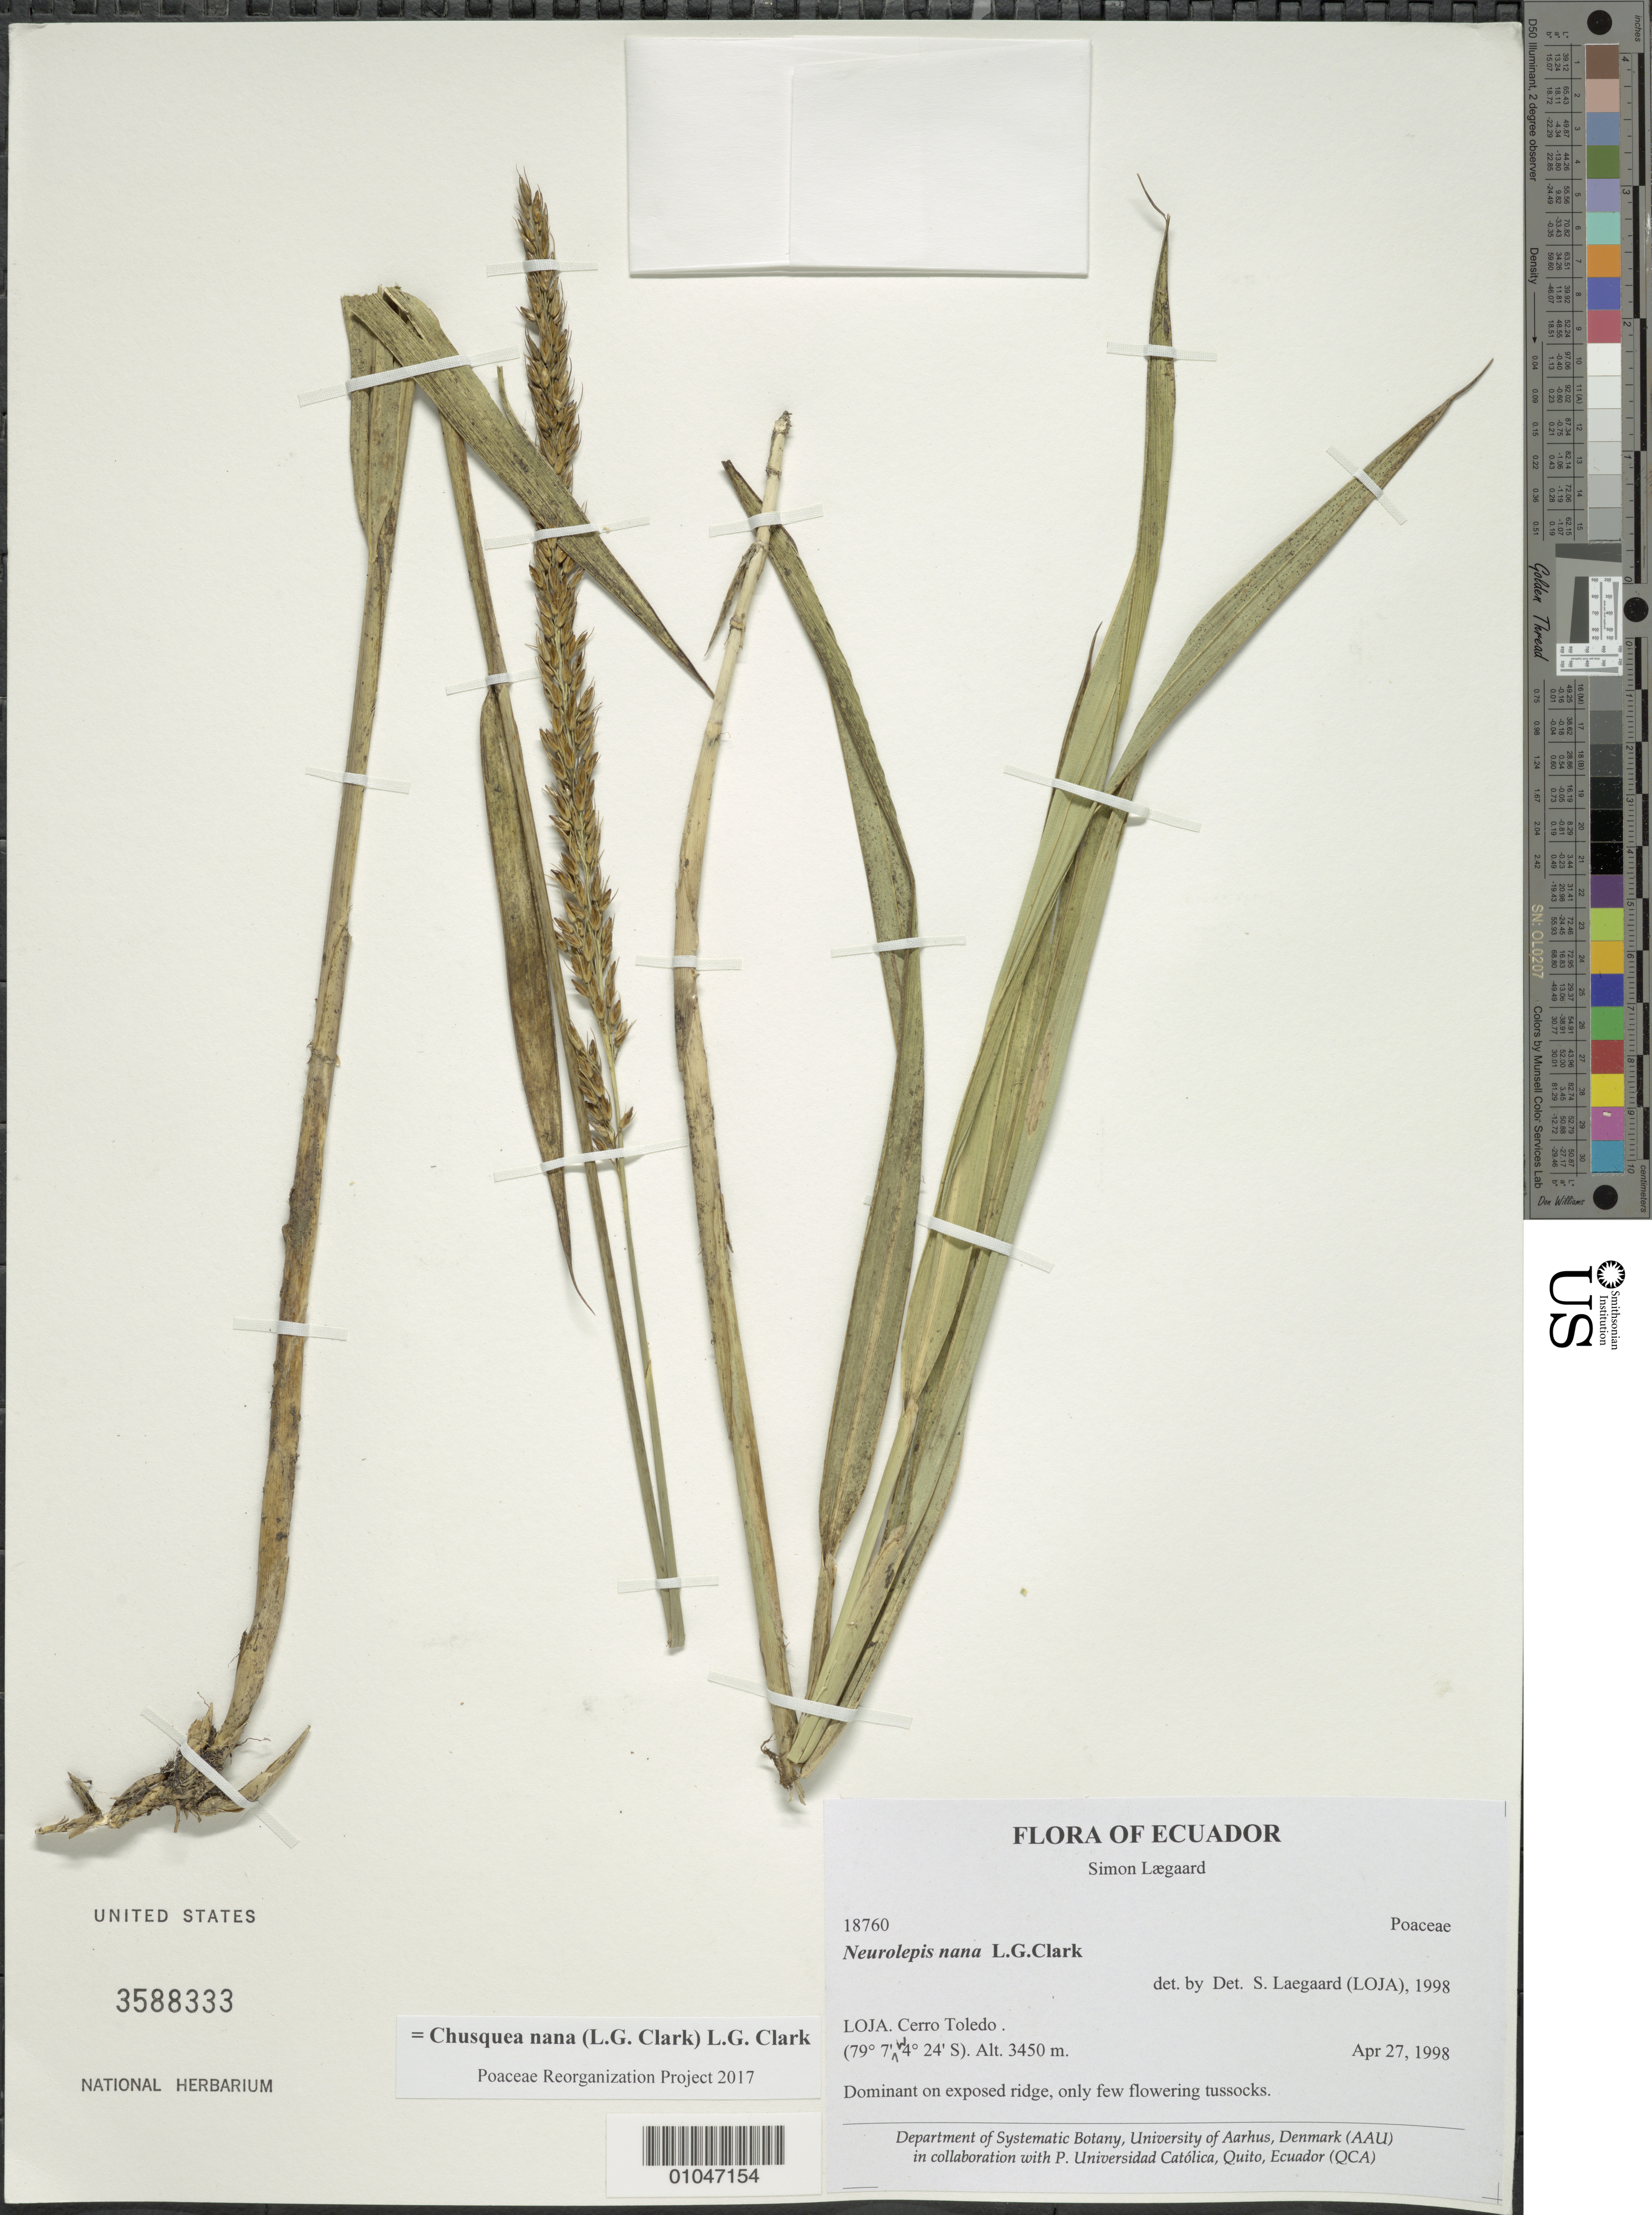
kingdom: Plantae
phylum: Tracheophyta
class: Liliopsida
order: Poales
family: Poaceae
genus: Chusquea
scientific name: Chusquea nana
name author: (L.G. Clark) L.G. Clark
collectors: S. Lægaard & A. Miranda Leiva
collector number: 18760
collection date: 1998-04-27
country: Ecuador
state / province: Loja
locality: Cerro Toledo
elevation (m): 3450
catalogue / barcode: US 3588333